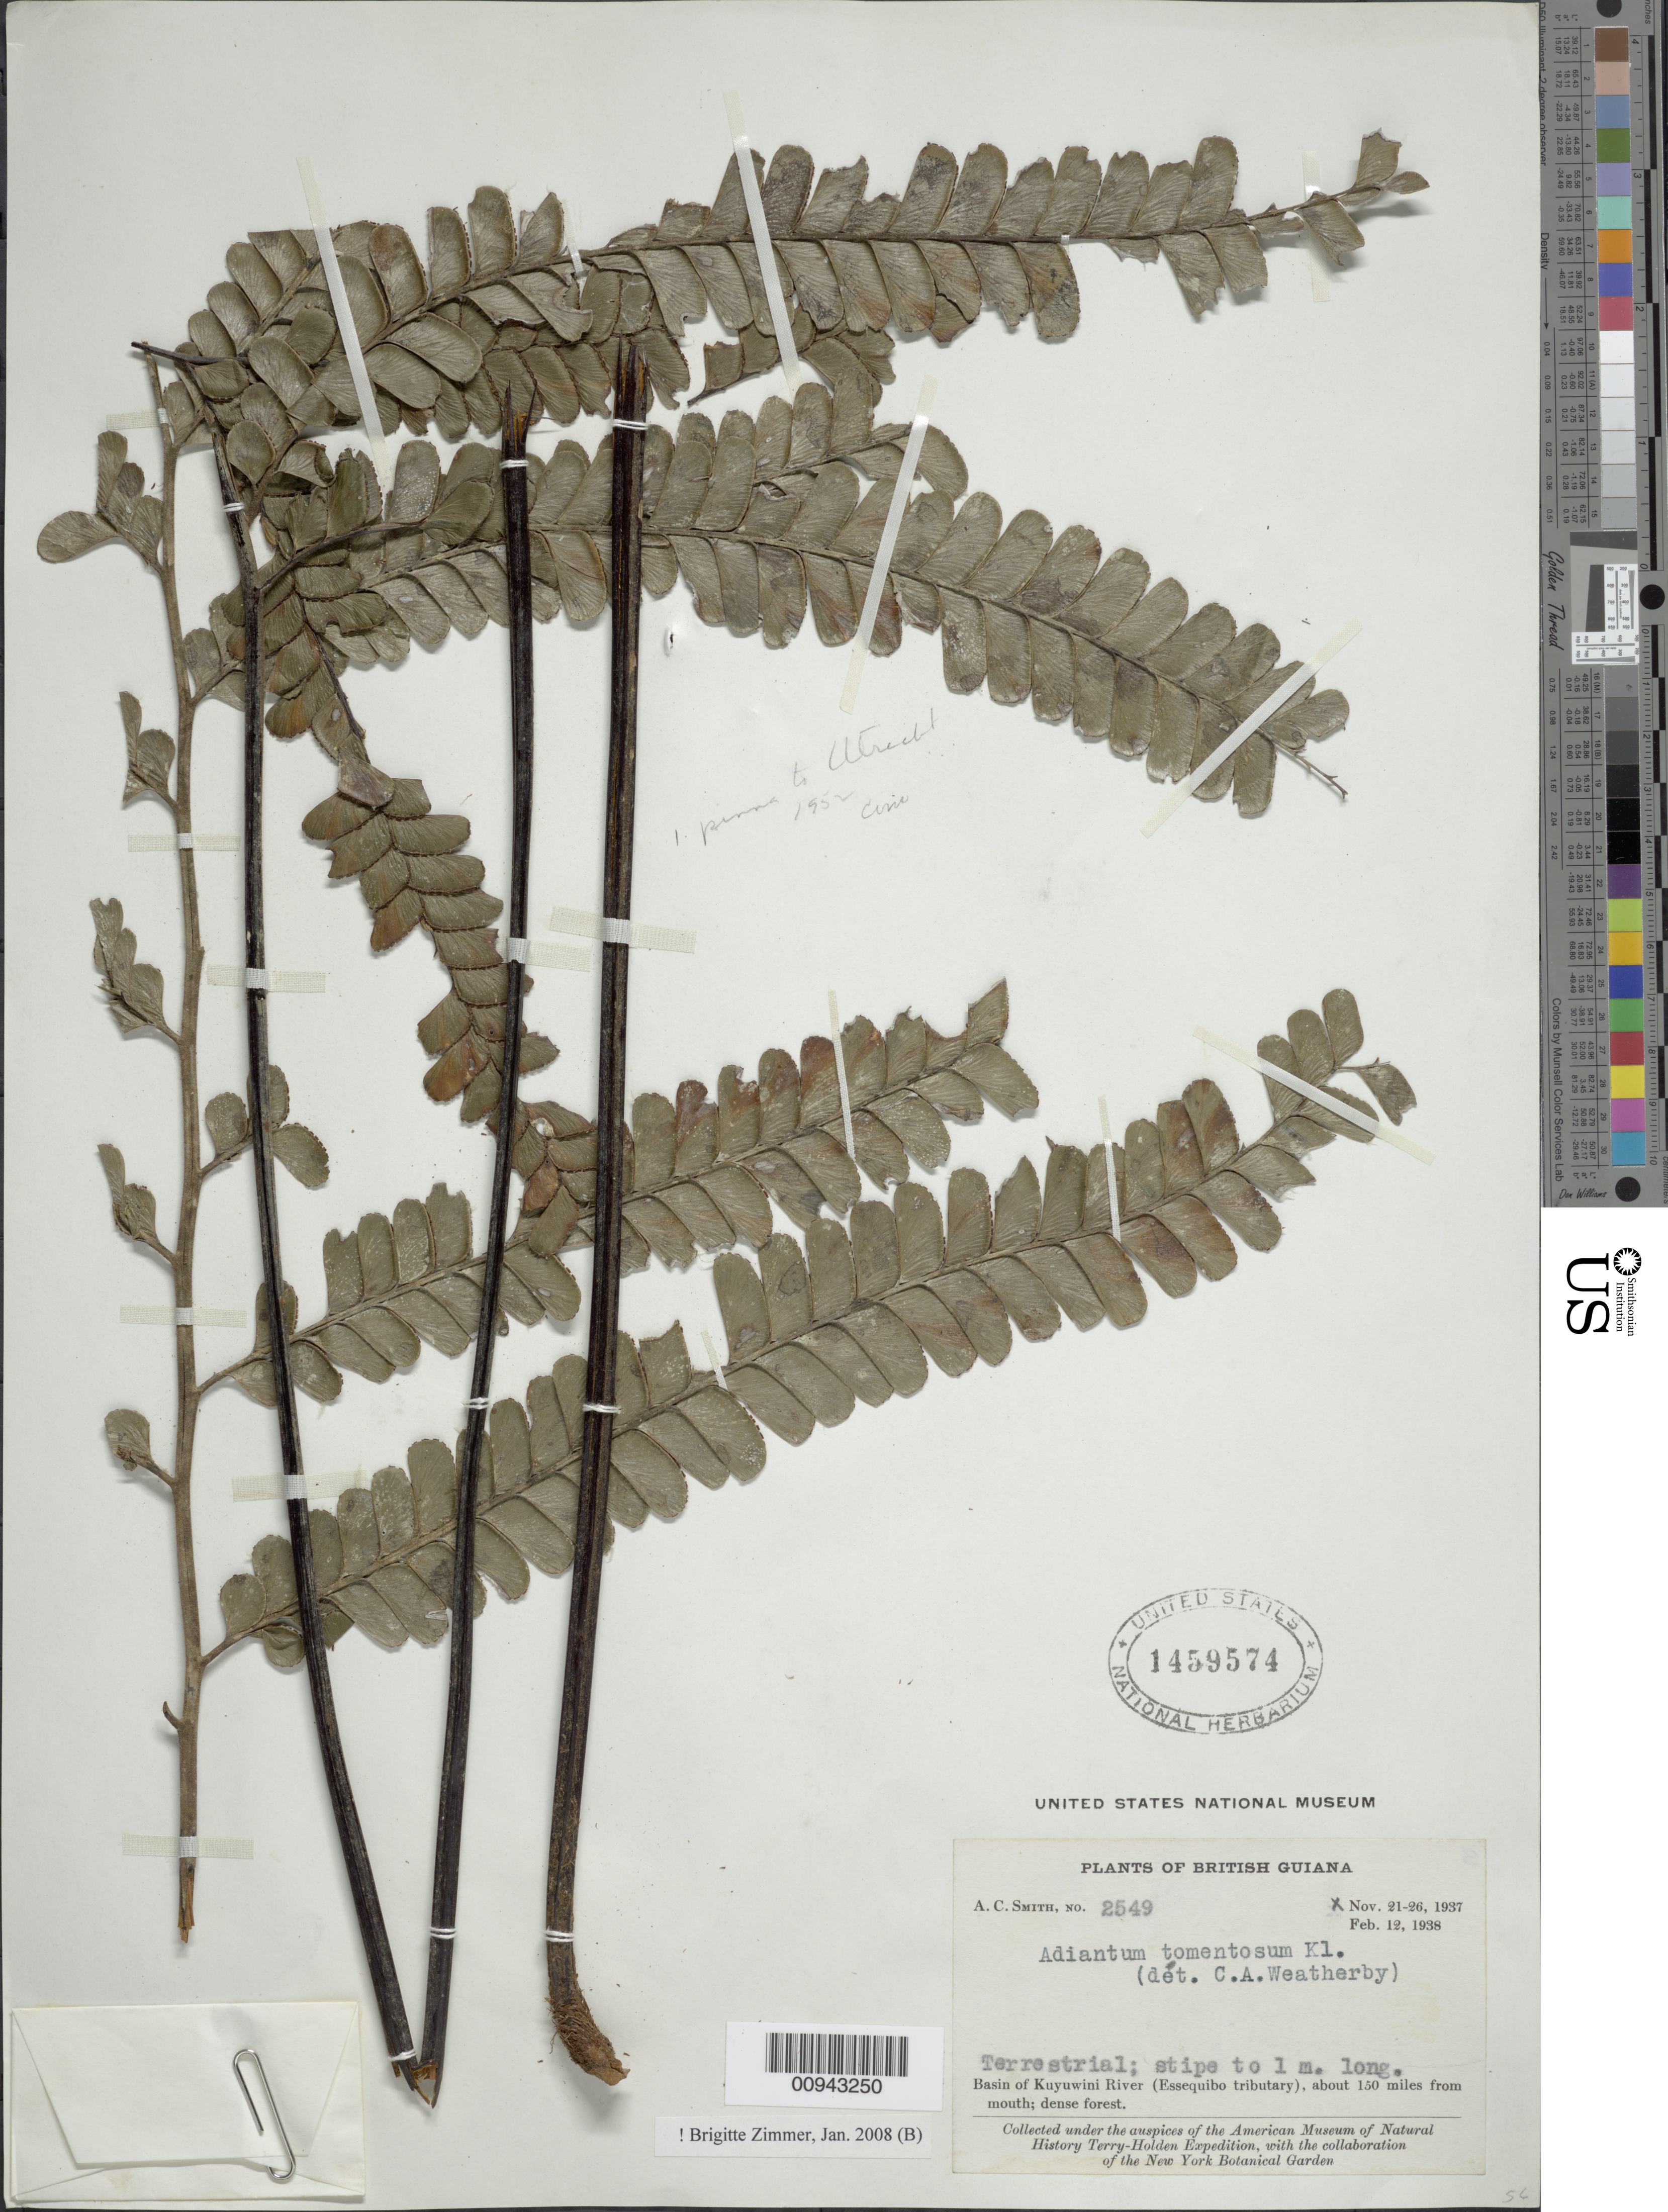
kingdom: Plantae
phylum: Tracheophyta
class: Polypodiopsida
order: Polypodiales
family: Pteridaceae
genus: Adiantum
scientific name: Adiantum tomentosum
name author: Klotzsch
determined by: Zimmer, B.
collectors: A. C. Smith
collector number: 2549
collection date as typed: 21-Nov-37 to 26-Nov-37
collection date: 1937-11-21/1937-11-26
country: Guyana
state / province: U. Takutu-U. Essequibo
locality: Kuyuwini River Basin (Essequibo River tributary), about 150 mi. from mouth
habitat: Dense forest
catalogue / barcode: US 1459574